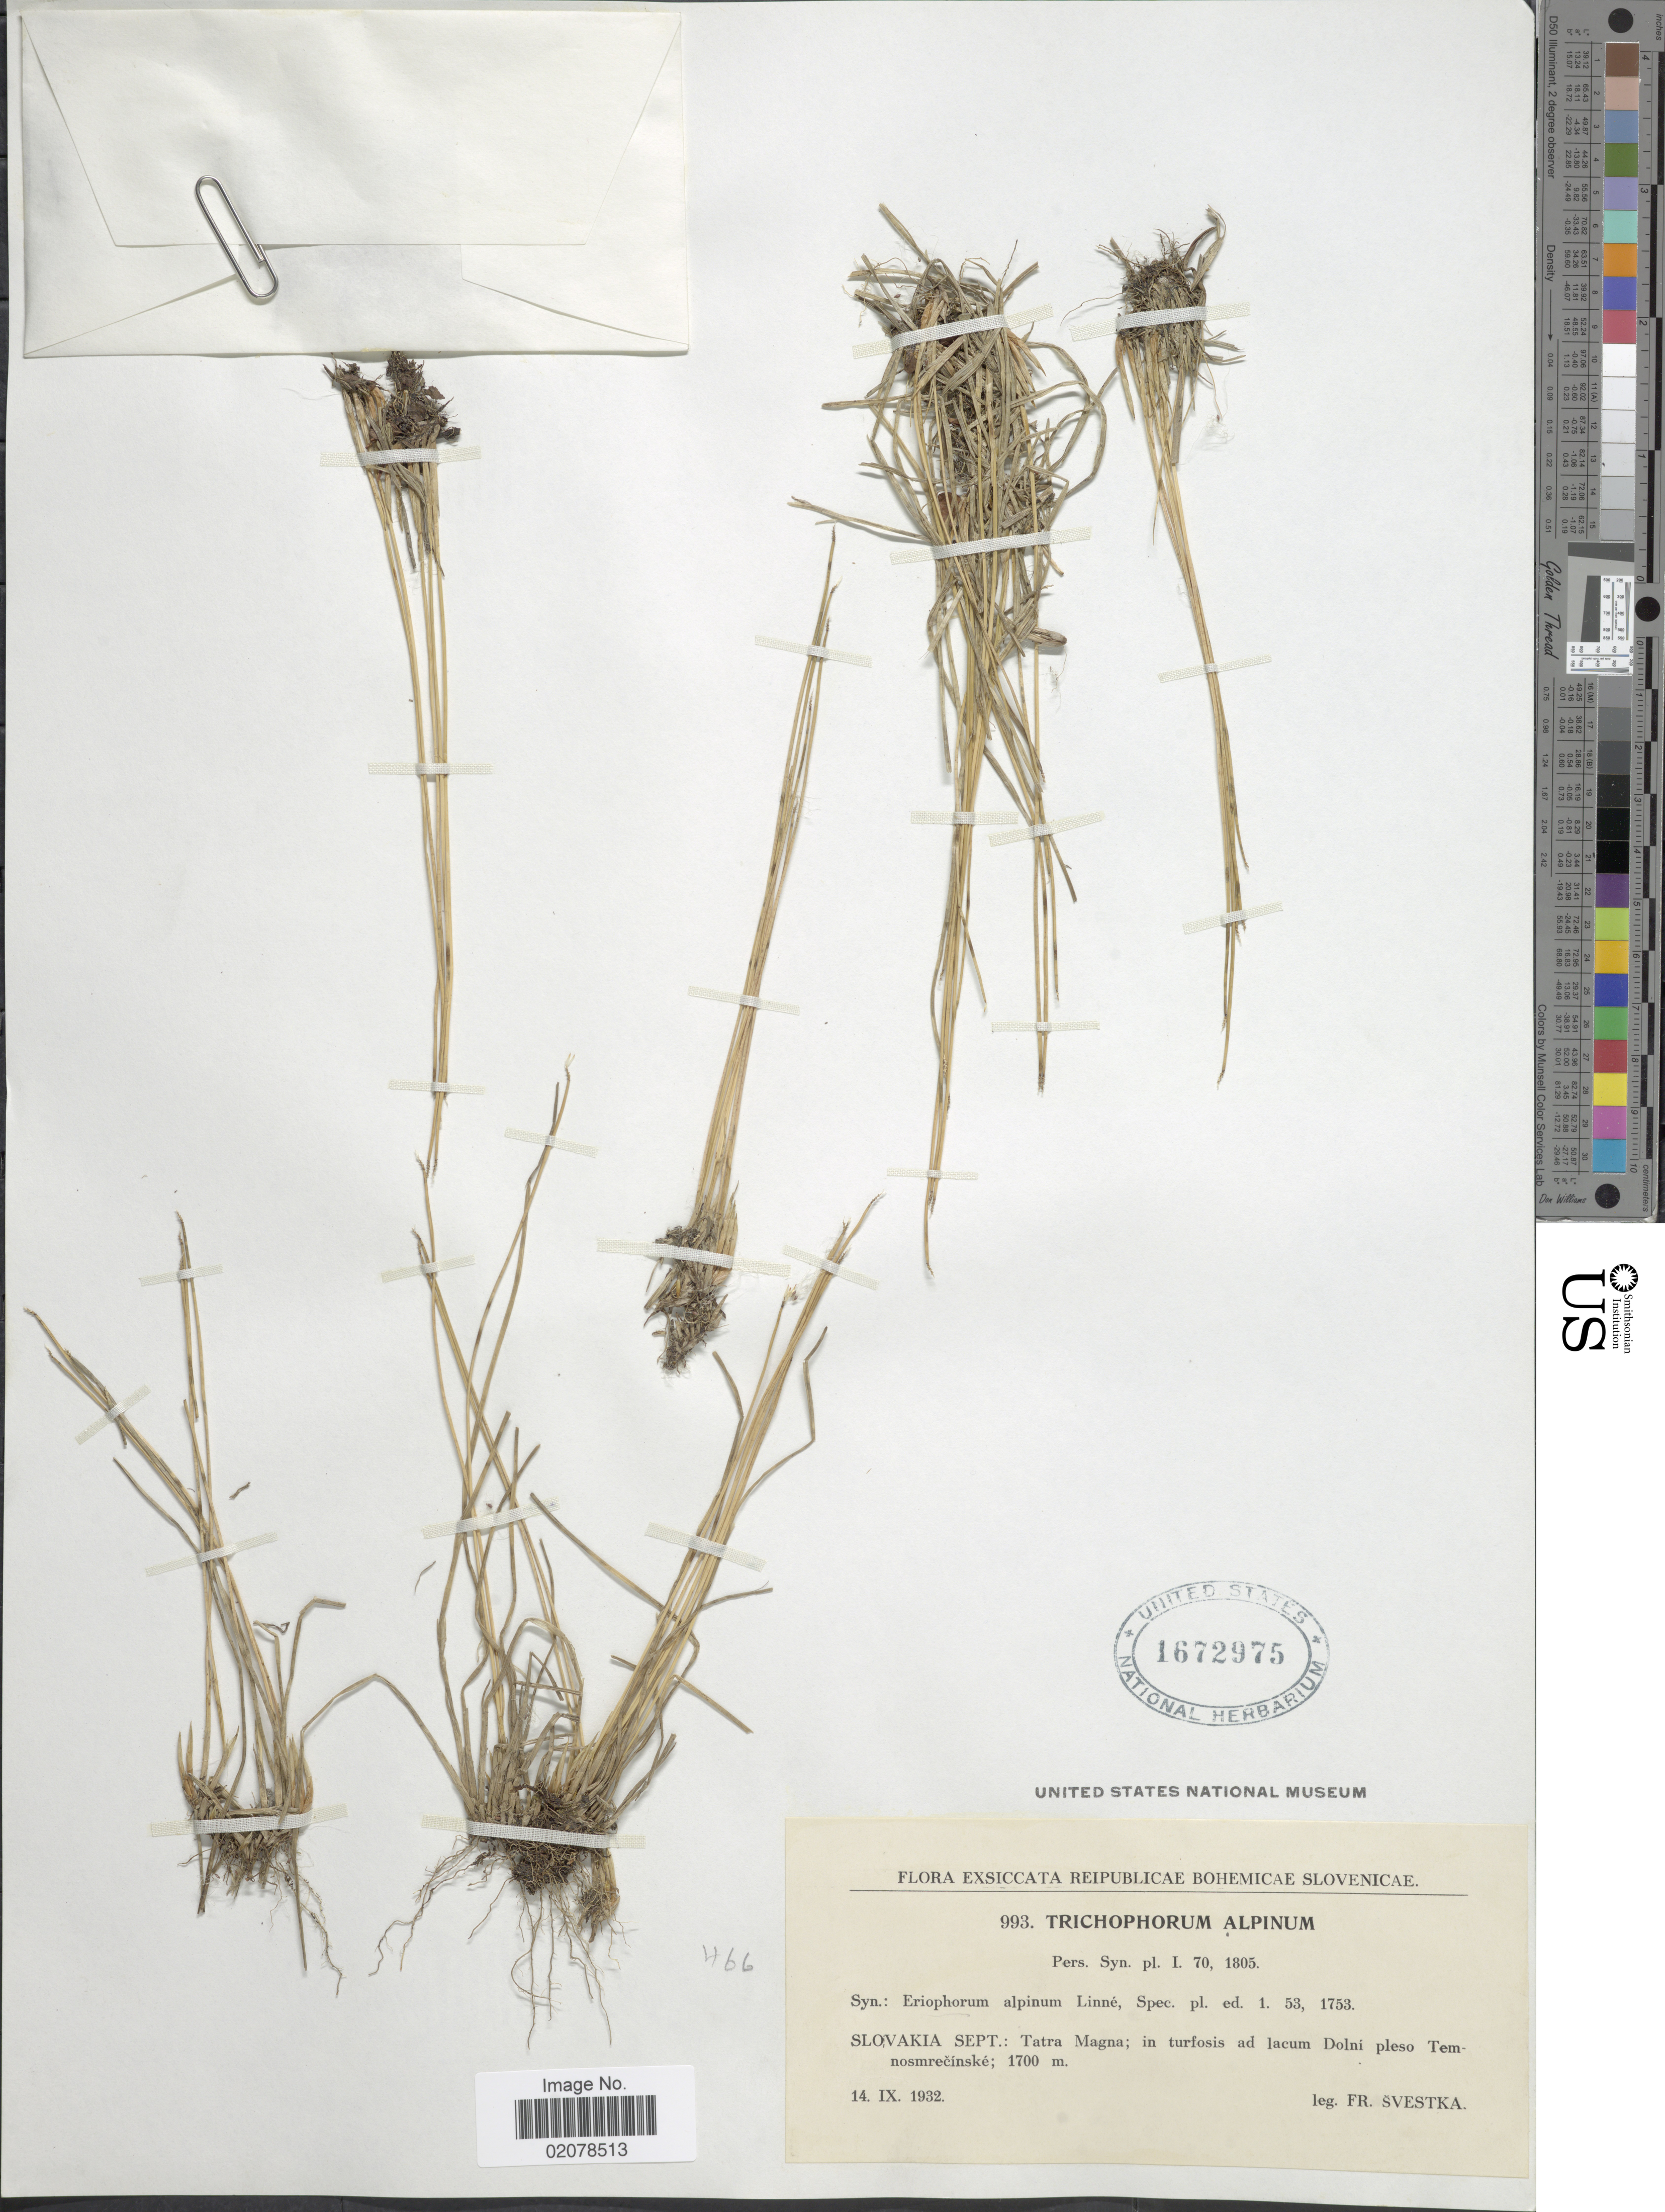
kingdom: Plantae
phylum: Tracheophyta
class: Liliopsida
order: Poales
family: Cyperaceae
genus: Trichophorum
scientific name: Trichophorum alpinum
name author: (L.) Pers.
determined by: Strong, M. T., (US), Smithsonian Institution - National Museum of Natural History (UNITED STATES)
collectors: F. Svestka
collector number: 993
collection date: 1932-09-14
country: Slovakia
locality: Slovakia Sept.: Tatra Magna; in turfosis ad lacum Dolni pleso Temnosmrecinske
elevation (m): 1700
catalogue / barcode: US 1672975